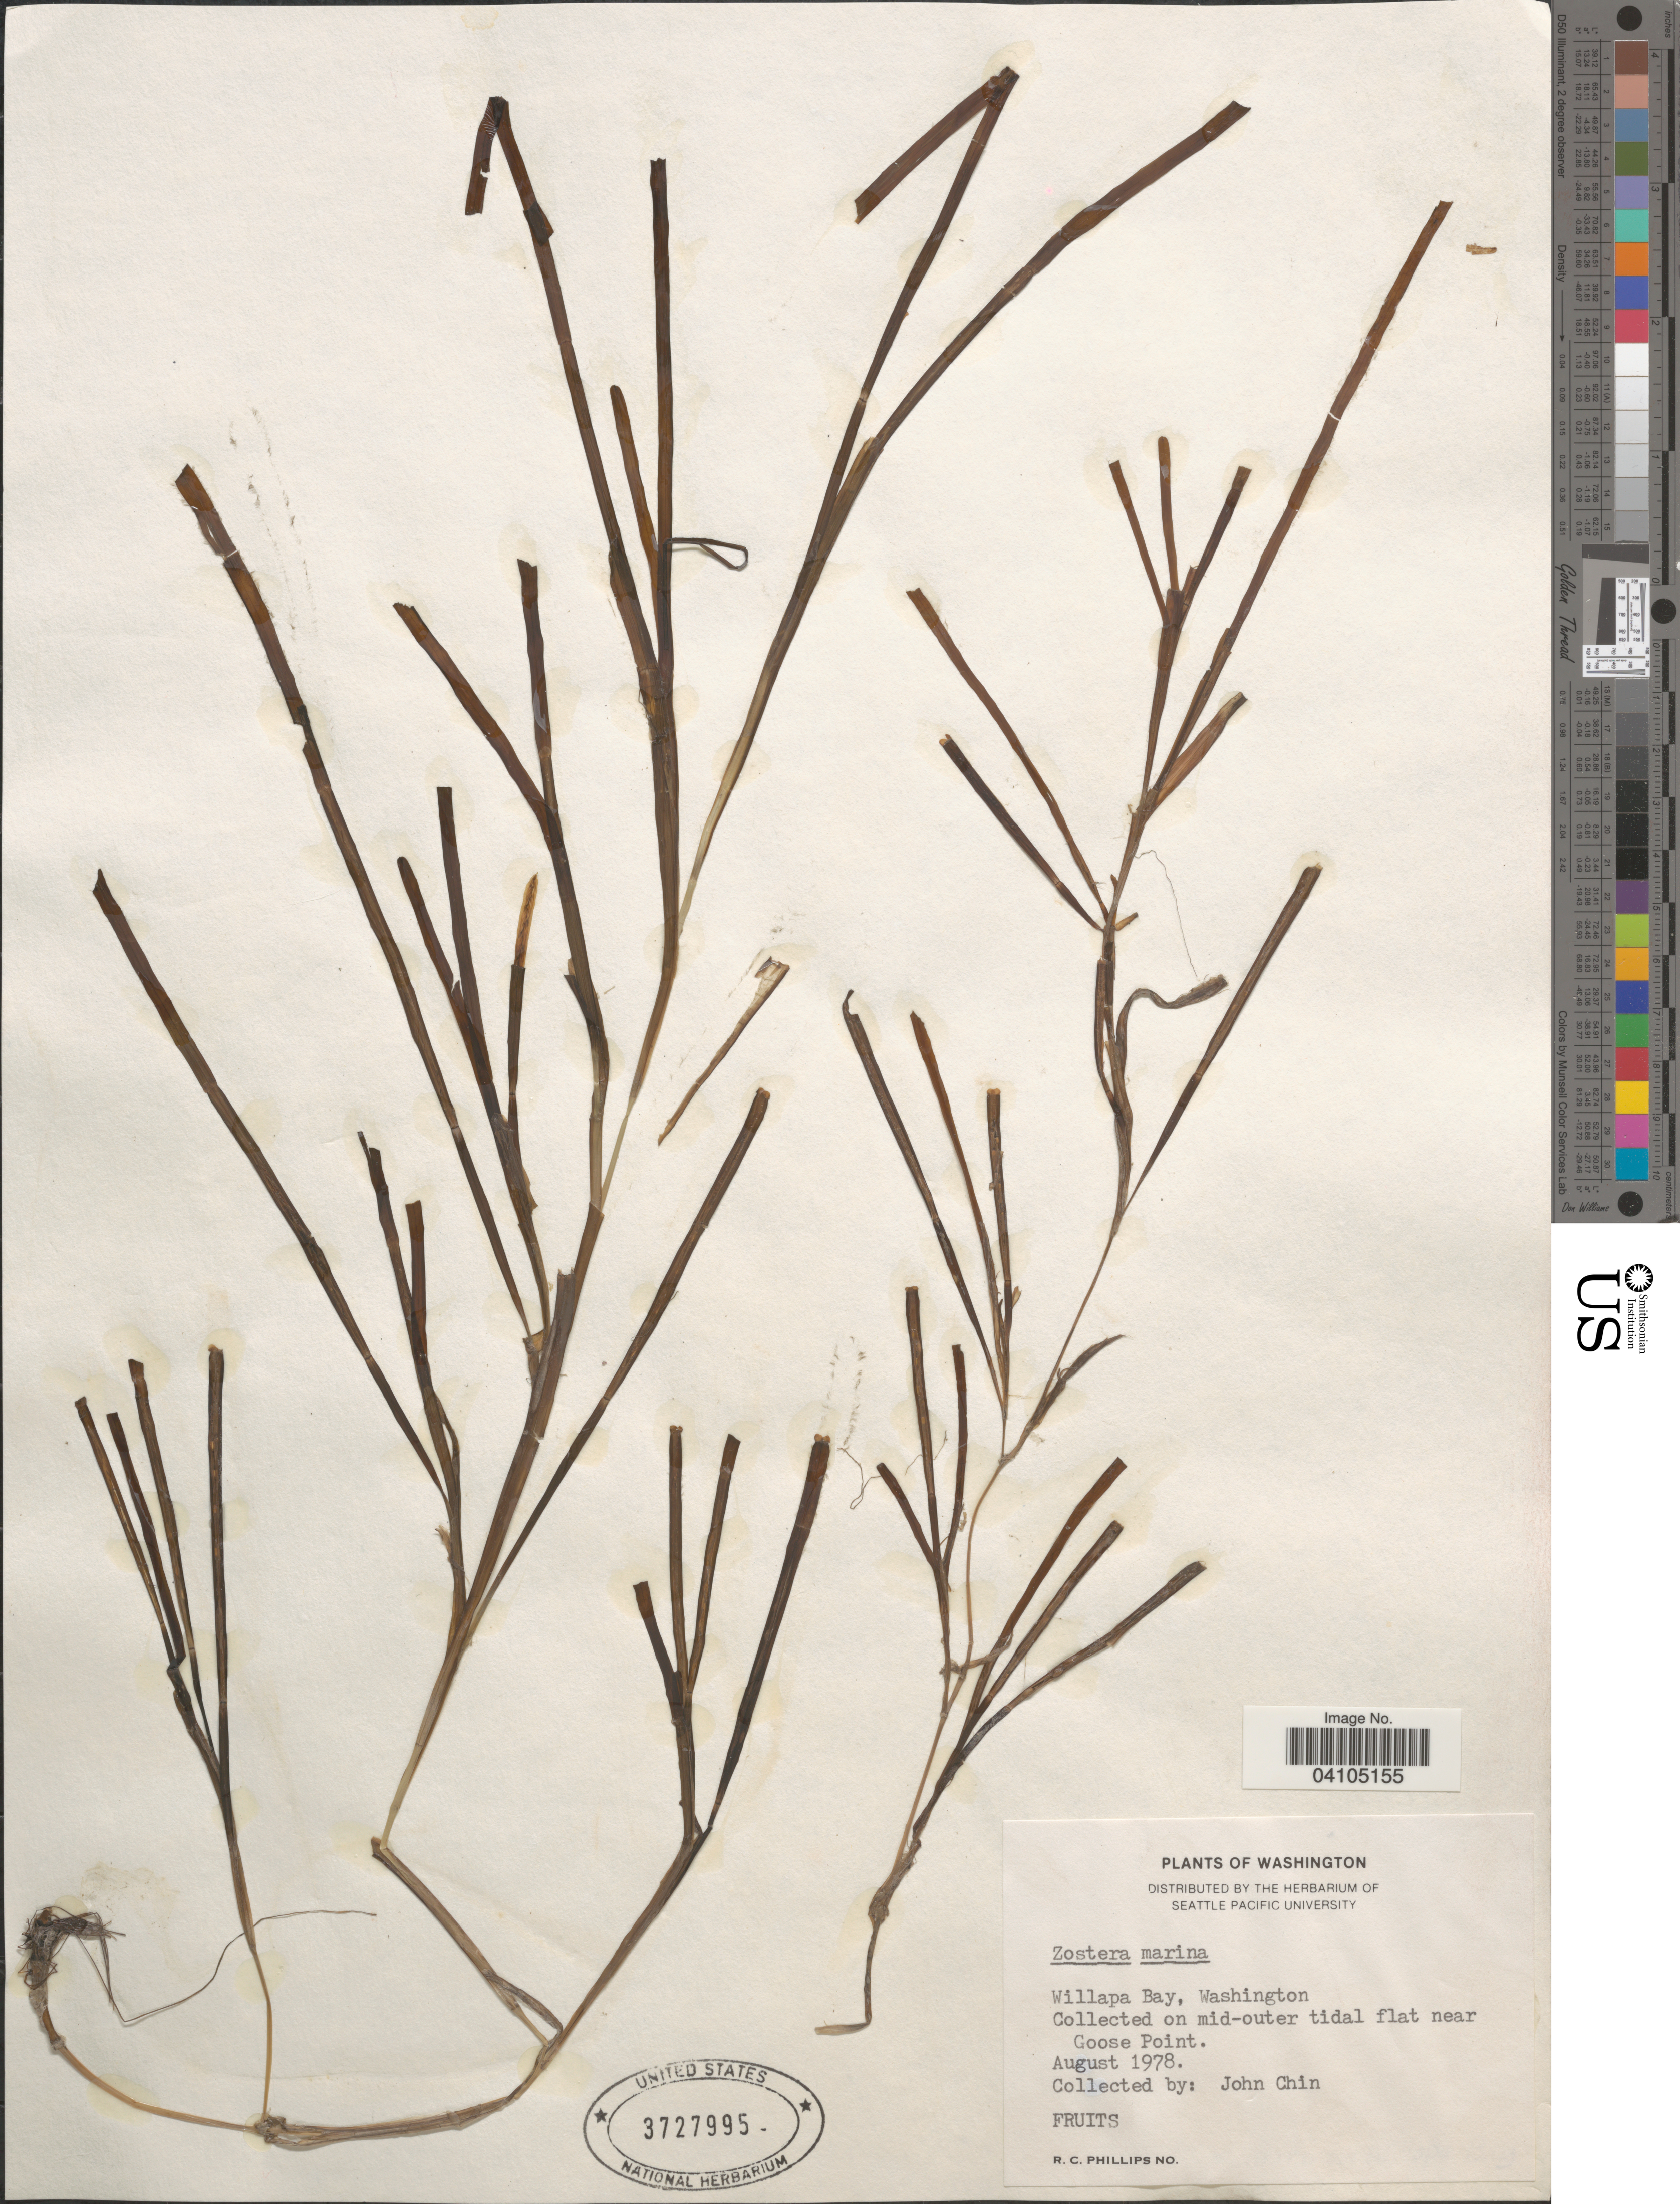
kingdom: Plantae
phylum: Tracheophyta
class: Liliopsida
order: Alismatales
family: Zosteraceae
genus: Zostera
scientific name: Zostera marina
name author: L.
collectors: J. Chin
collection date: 1978-08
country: United States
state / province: Washington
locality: Willapa Bay. On mid-outer tidal flat near Goose Point.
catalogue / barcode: US 3727995